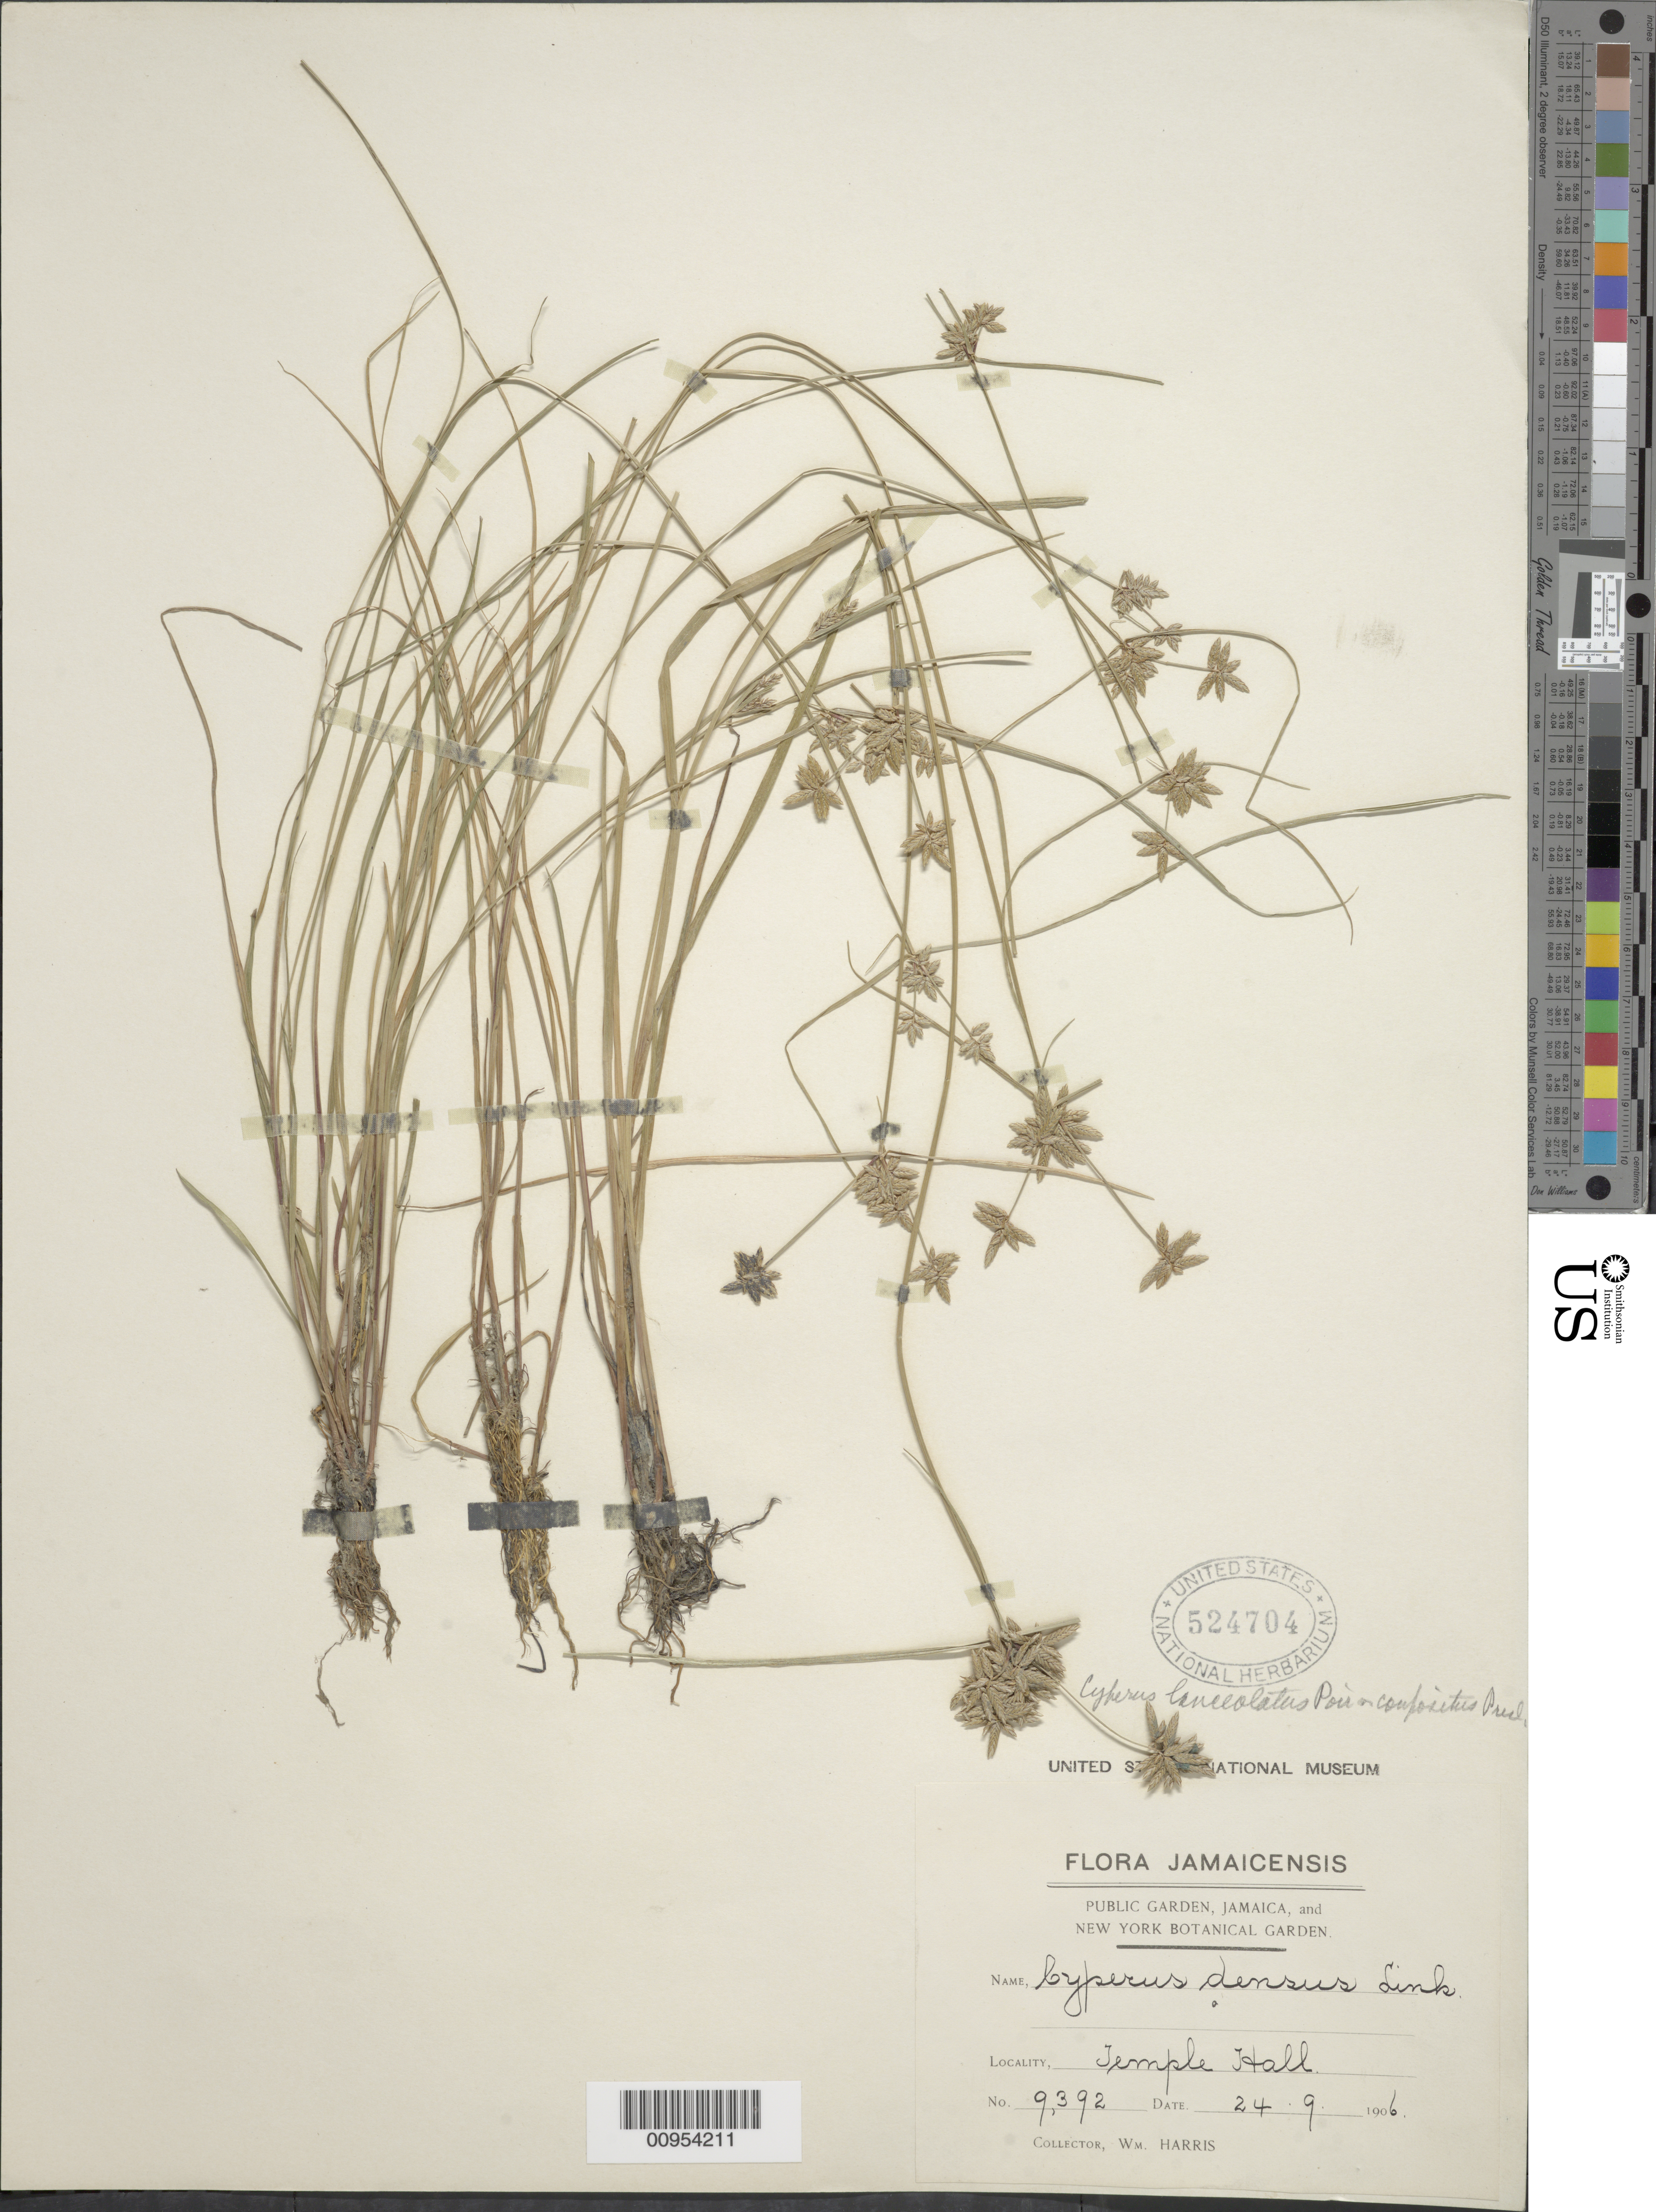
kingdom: Plantae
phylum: Tracheophyta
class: Liliopsida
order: Poales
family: Cyperaceae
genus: Cyperus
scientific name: Cyperus lanceolatus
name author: Poir.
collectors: W. H. Harris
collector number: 9392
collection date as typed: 24 Sep 1906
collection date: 1906-09-24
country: Jamaica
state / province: Saint Andrew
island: Jamaica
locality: Temple Hall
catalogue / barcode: US 524704